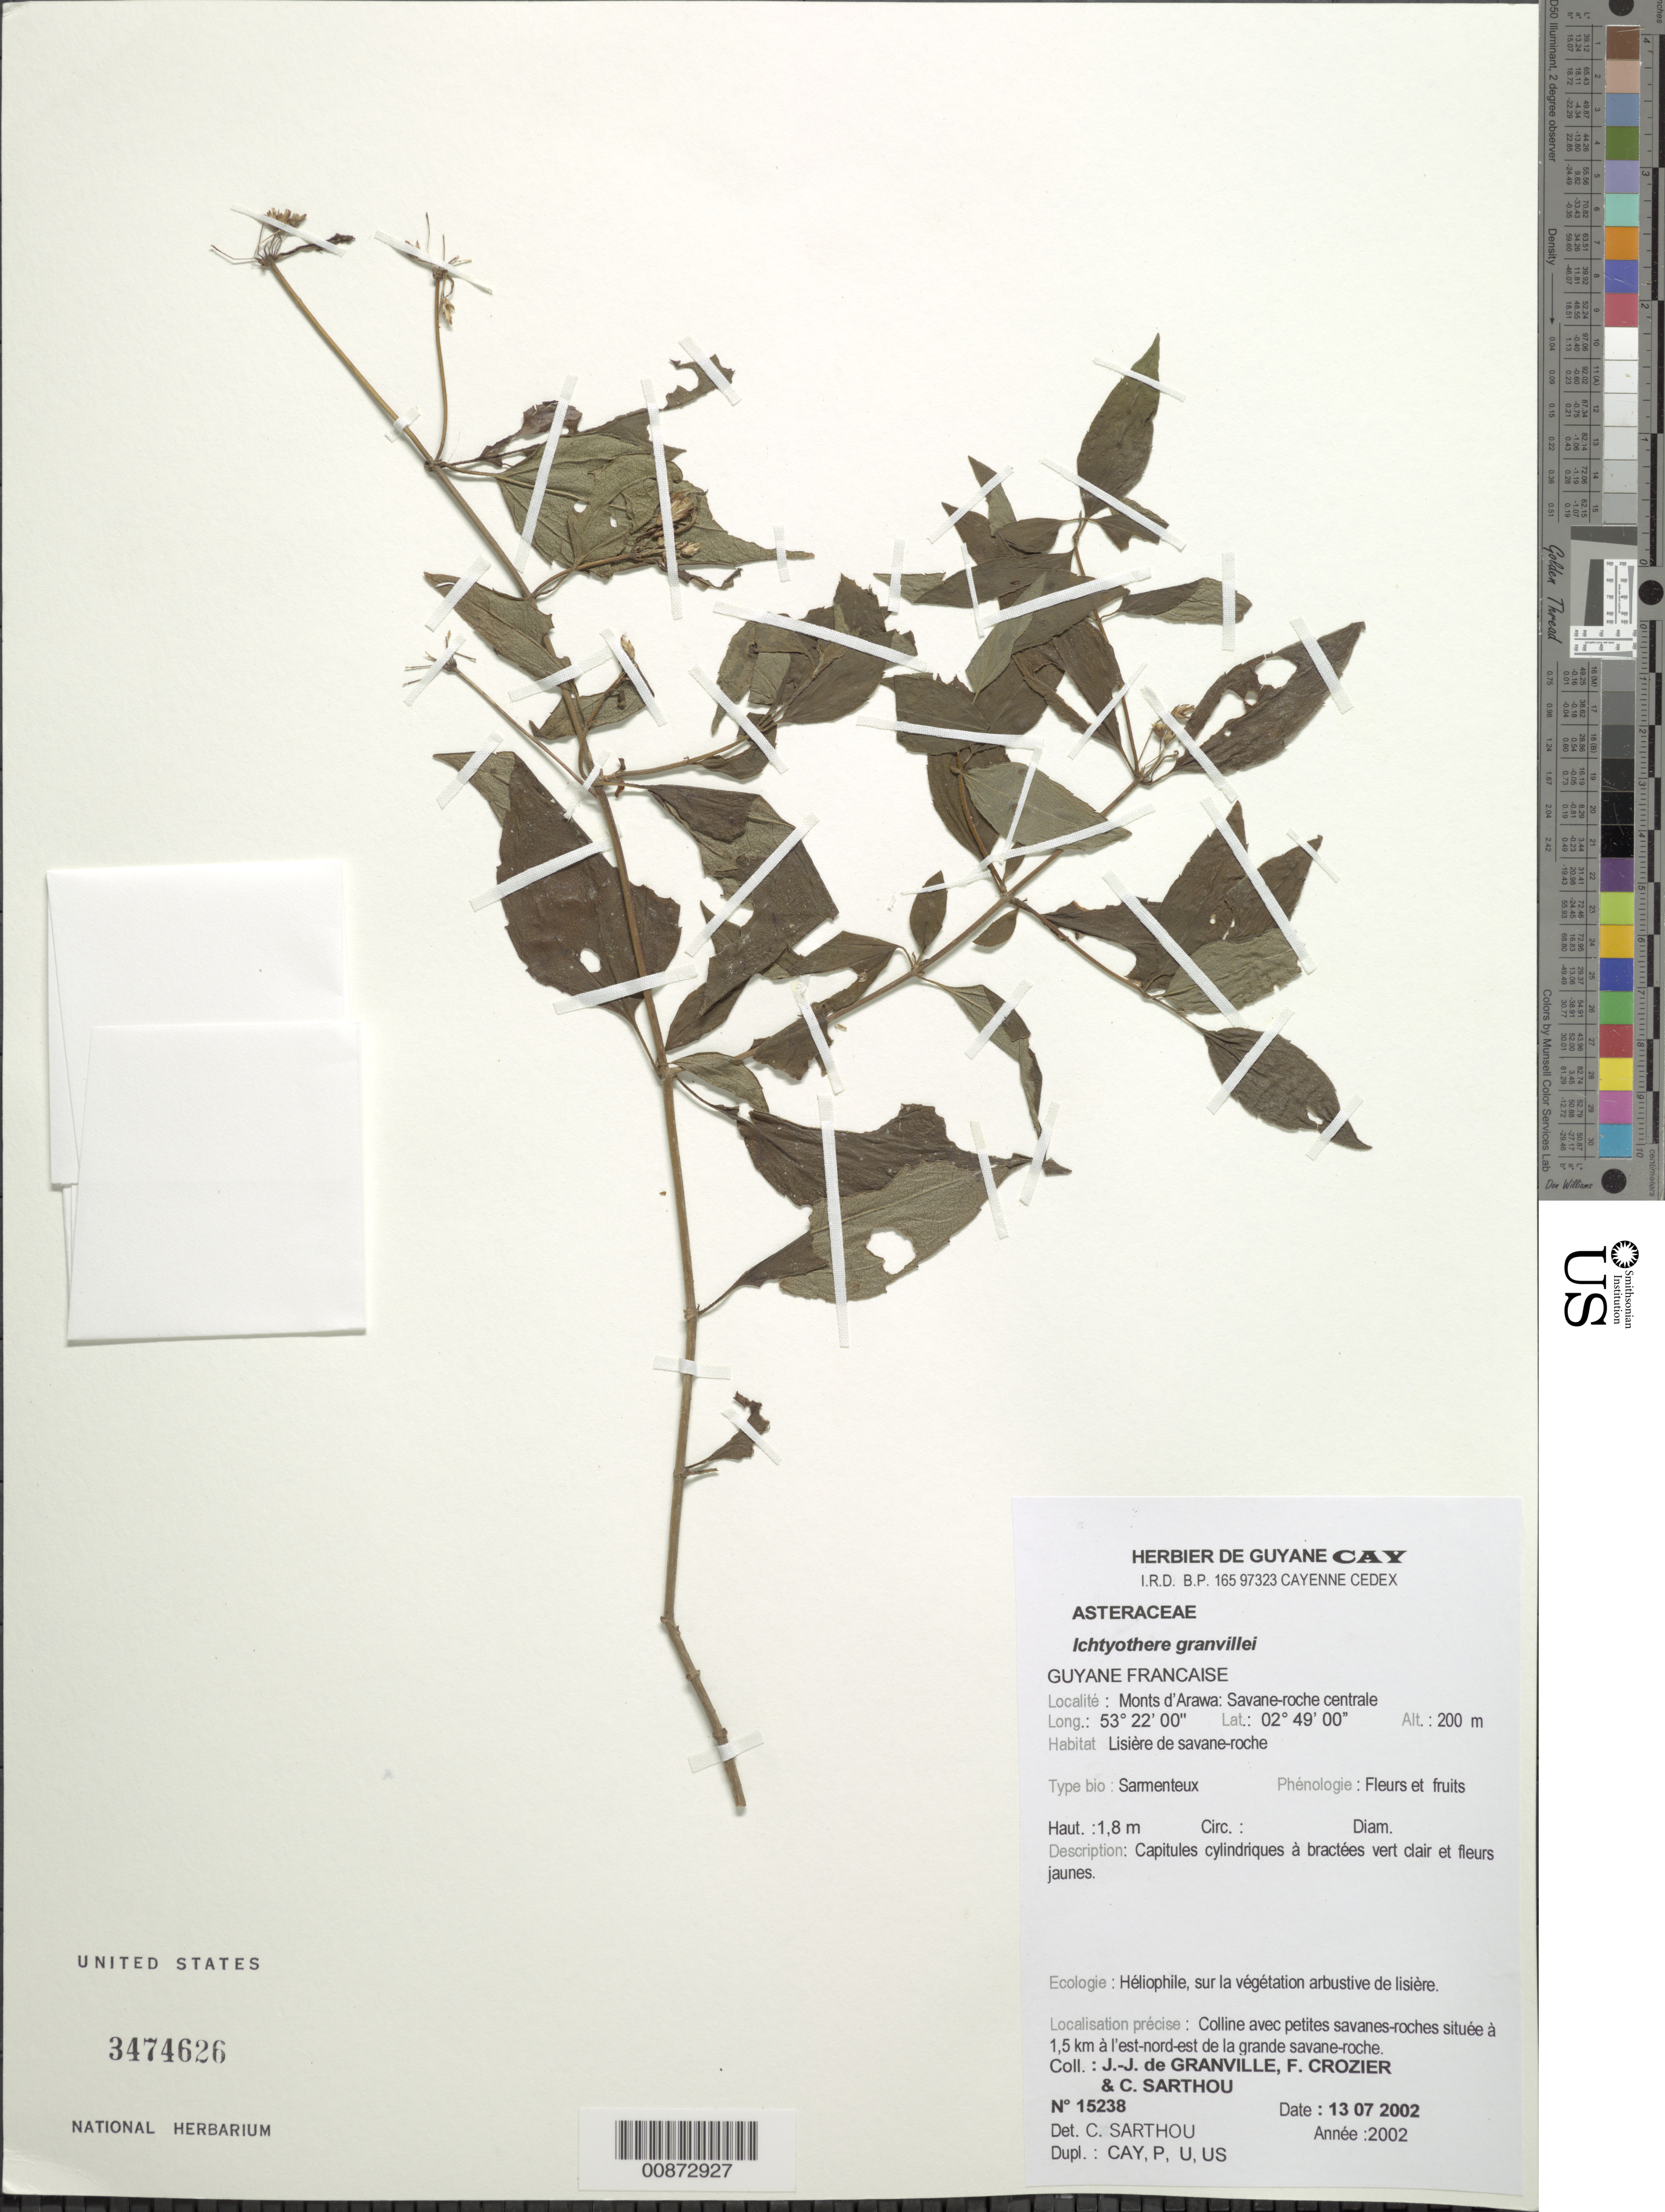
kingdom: Plantae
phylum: Tracheophyta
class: Magnoliopsida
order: Asterales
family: Asteraceae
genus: Ichthyothere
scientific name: Ichthyothere granvillei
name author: H. Rob.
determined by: Sarthou, C.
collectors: J.-J. de Granville, F. Crozier & C. Sarthou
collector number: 15238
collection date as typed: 13-Jul-02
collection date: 2002-07-13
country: French Guiana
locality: Monts d'Arawa, savane-roche centrale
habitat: Lisière de savane-roche; colline avec petites savanes-roches situee a 1.5 km ENE de la grande savane-roche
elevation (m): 200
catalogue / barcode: US 3474626